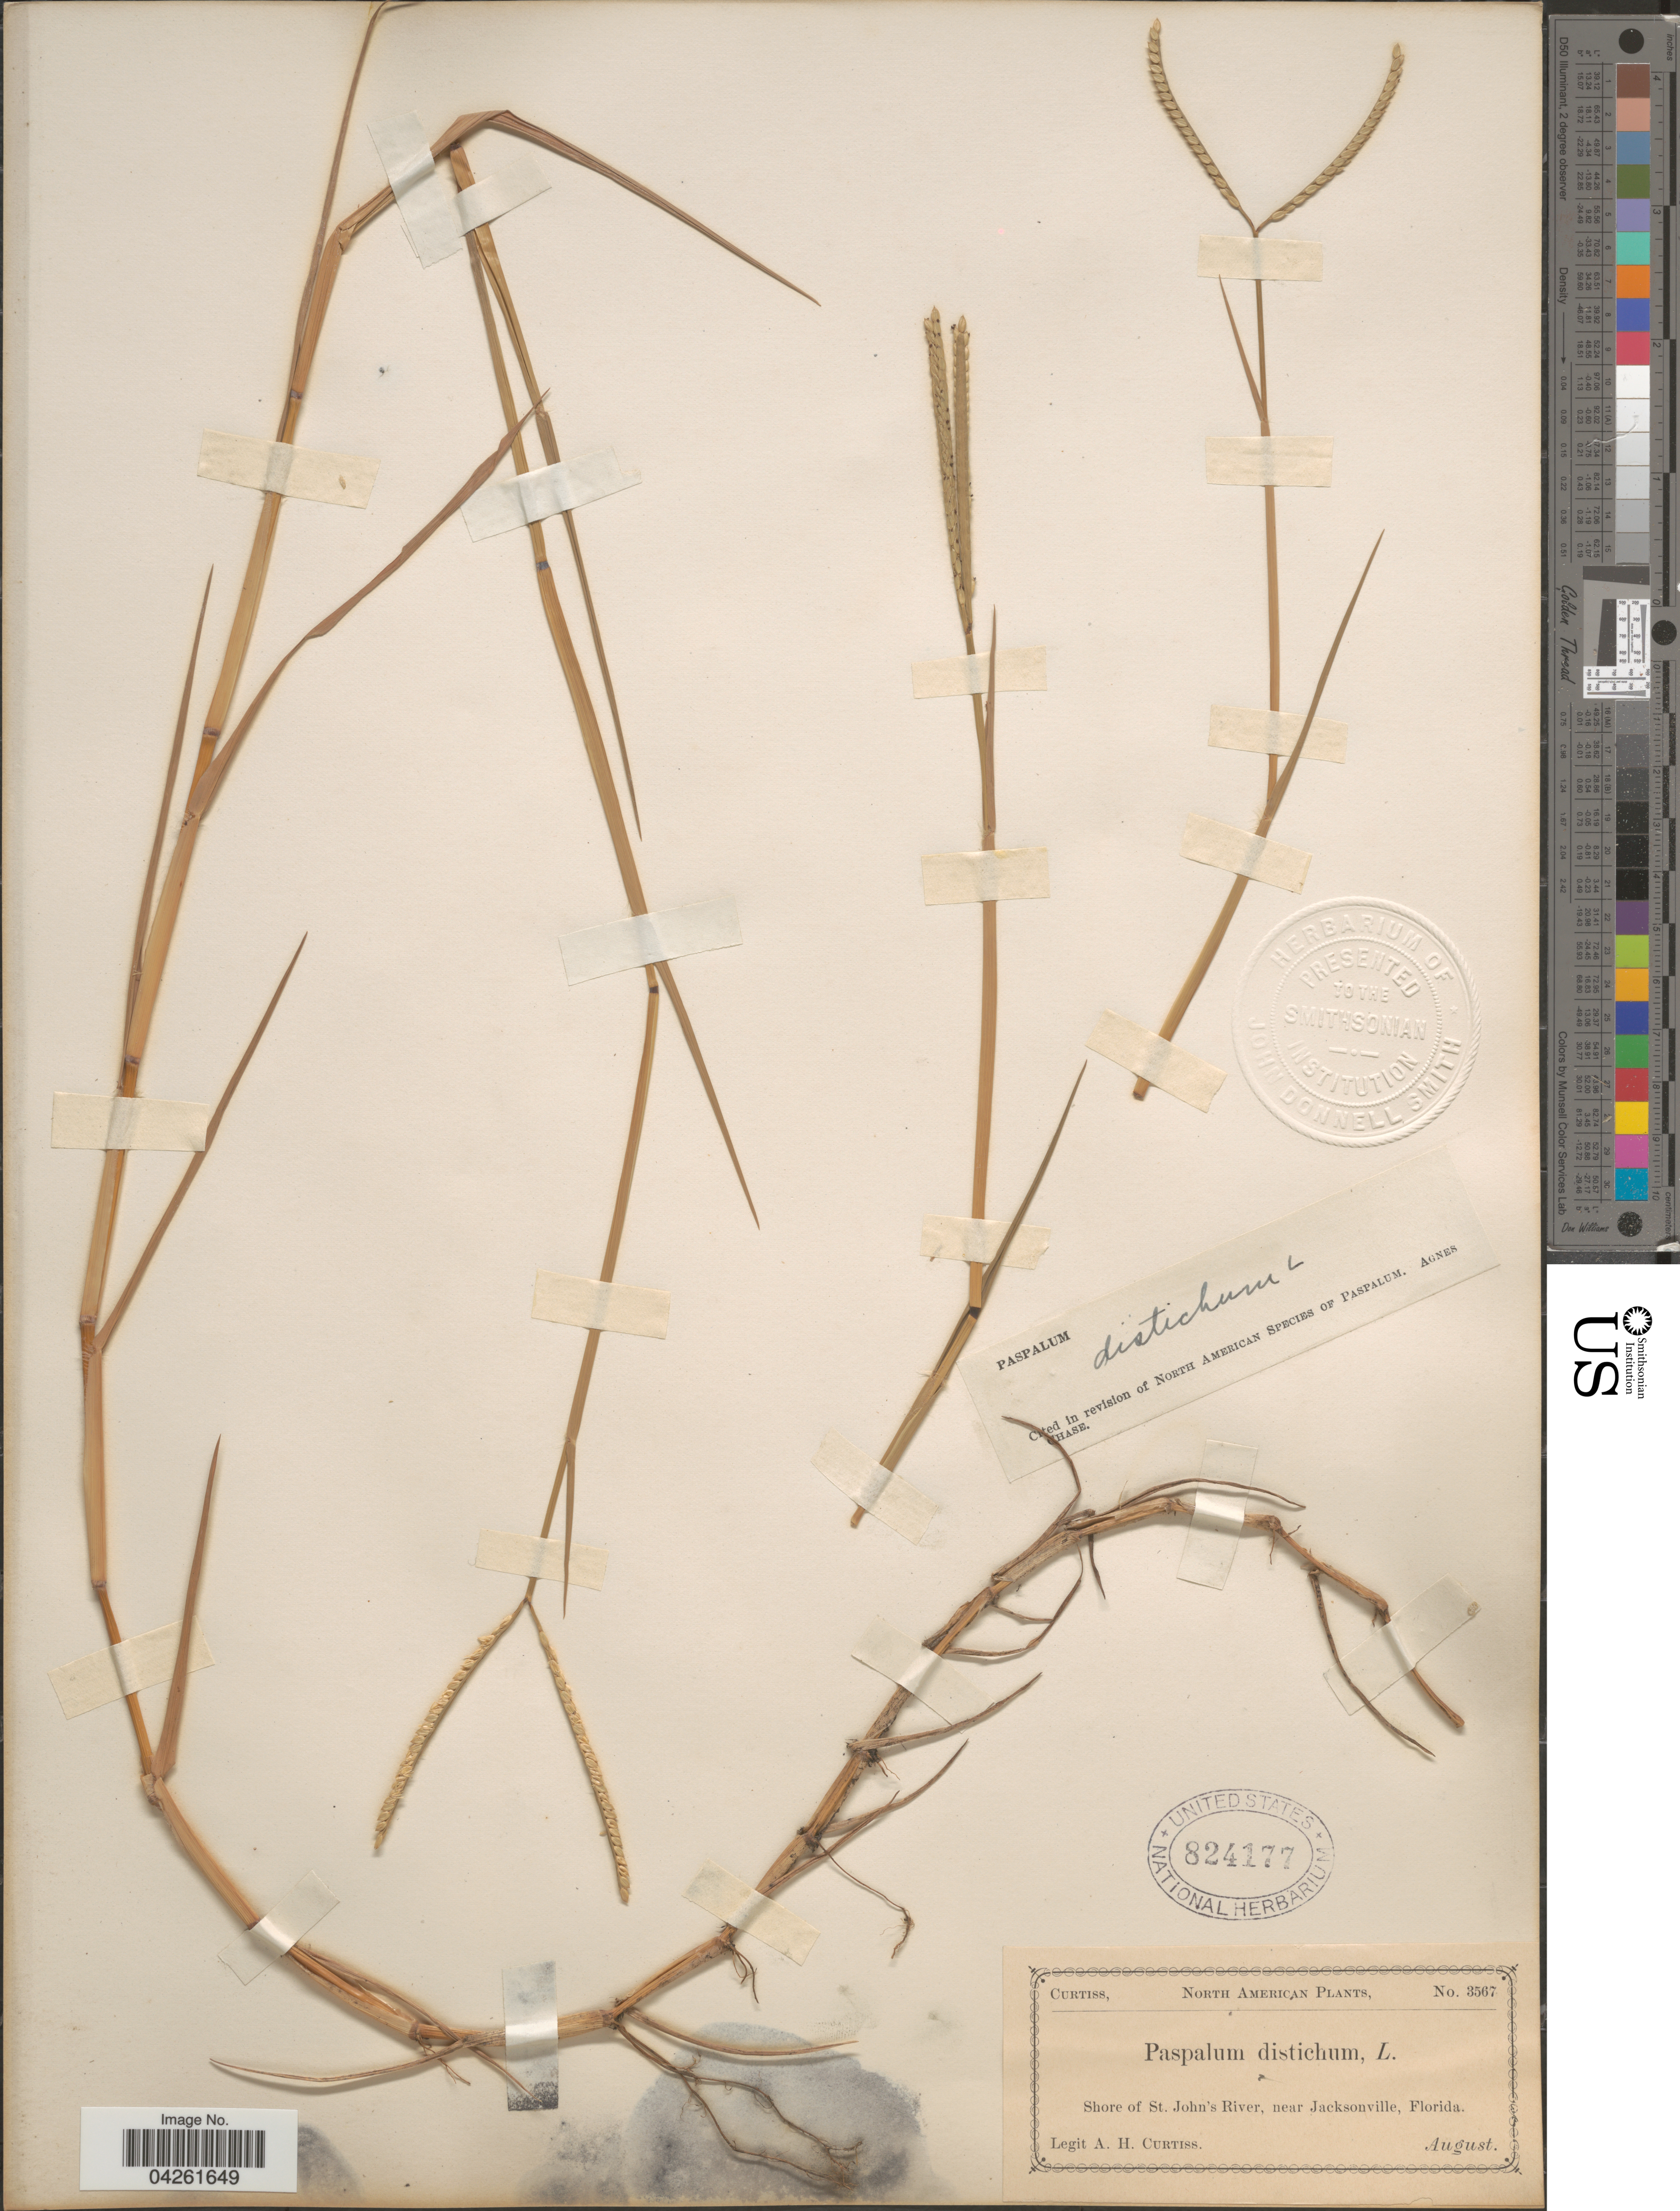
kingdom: Plantae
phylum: Tracheophyta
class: Liliopsida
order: Poales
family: Poaceae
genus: Paspalum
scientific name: Paspalum distichum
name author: L.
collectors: A. H. Curtiss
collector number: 3567*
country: United States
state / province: Florida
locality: Shore of St. John's River, near Jacksonville.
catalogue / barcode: US 824177